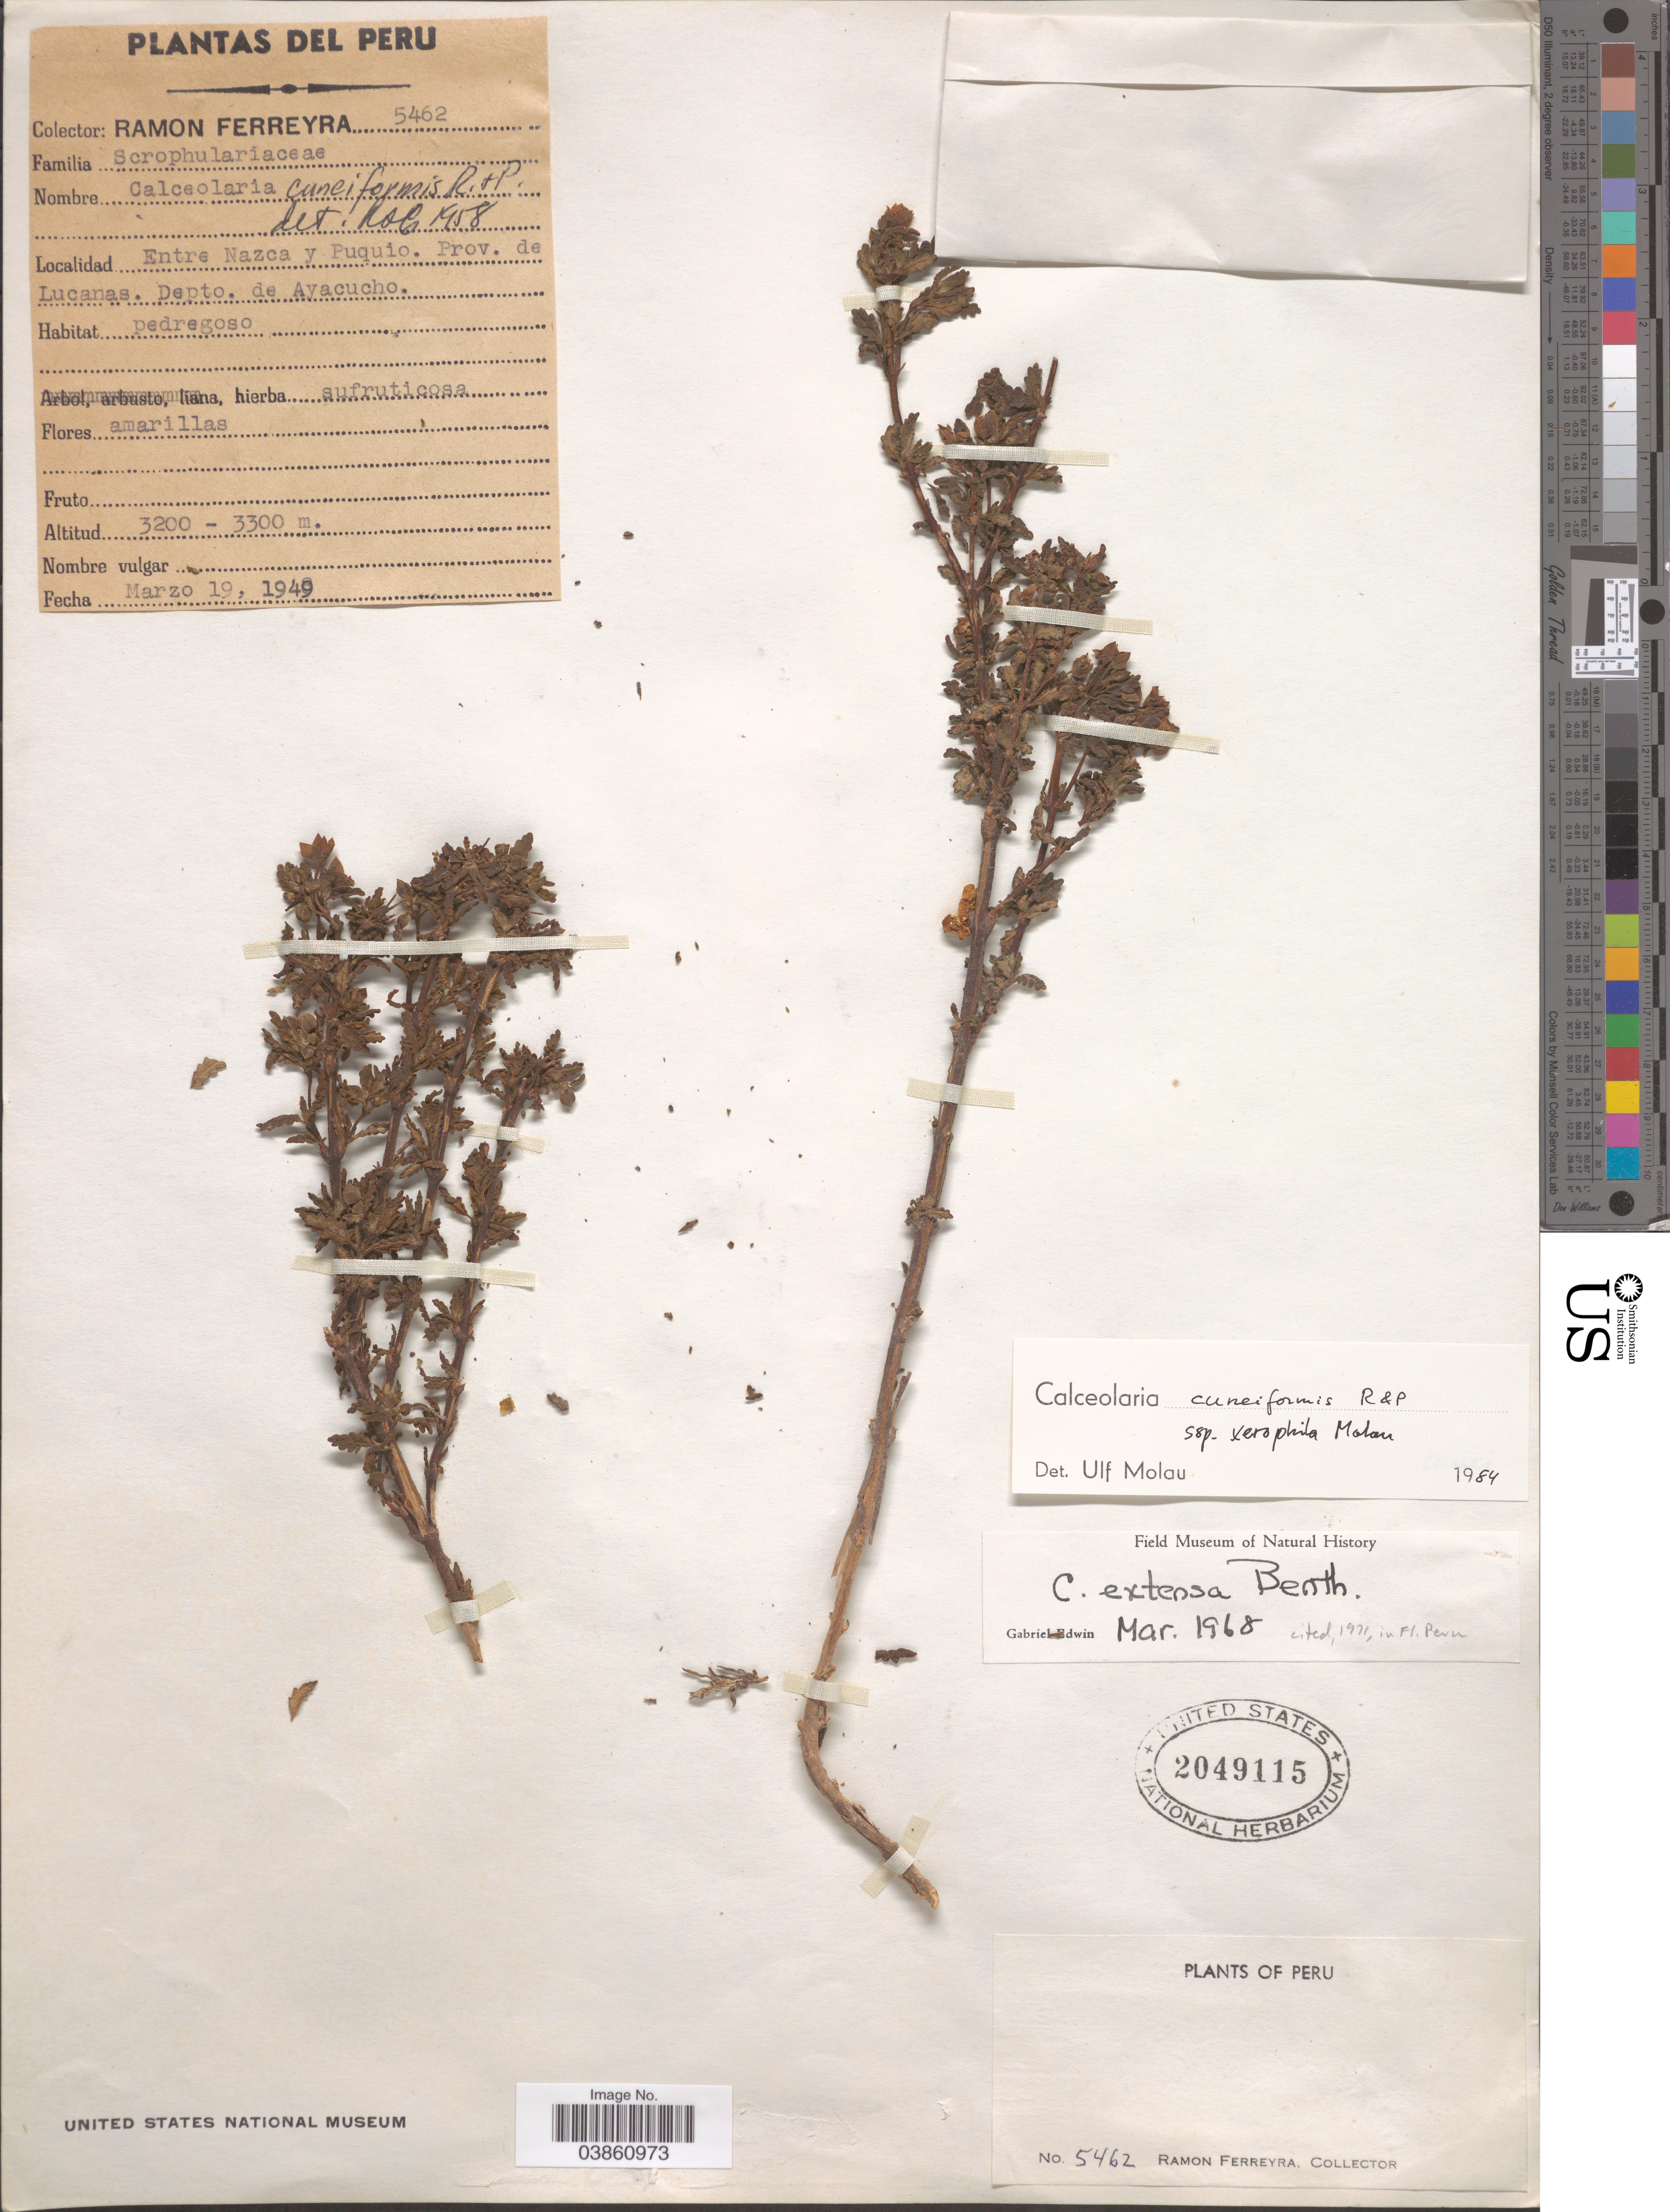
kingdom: Plantae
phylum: Tracheophyta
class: Magnoliopsida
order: Lamiales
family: Calceolariaceae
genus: Calceolaria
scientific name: Calceolaria cuneiformis subsp. xerophila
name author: Molau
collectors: R. A. Ferreyra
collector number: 5462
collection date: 1949-03-19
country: Peru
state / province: Ayacucho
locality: Entre Nazca y Puquio. Prov. de Lucanas. Depto. de Ayacucho.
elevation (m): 3200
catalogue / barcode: US 2049115